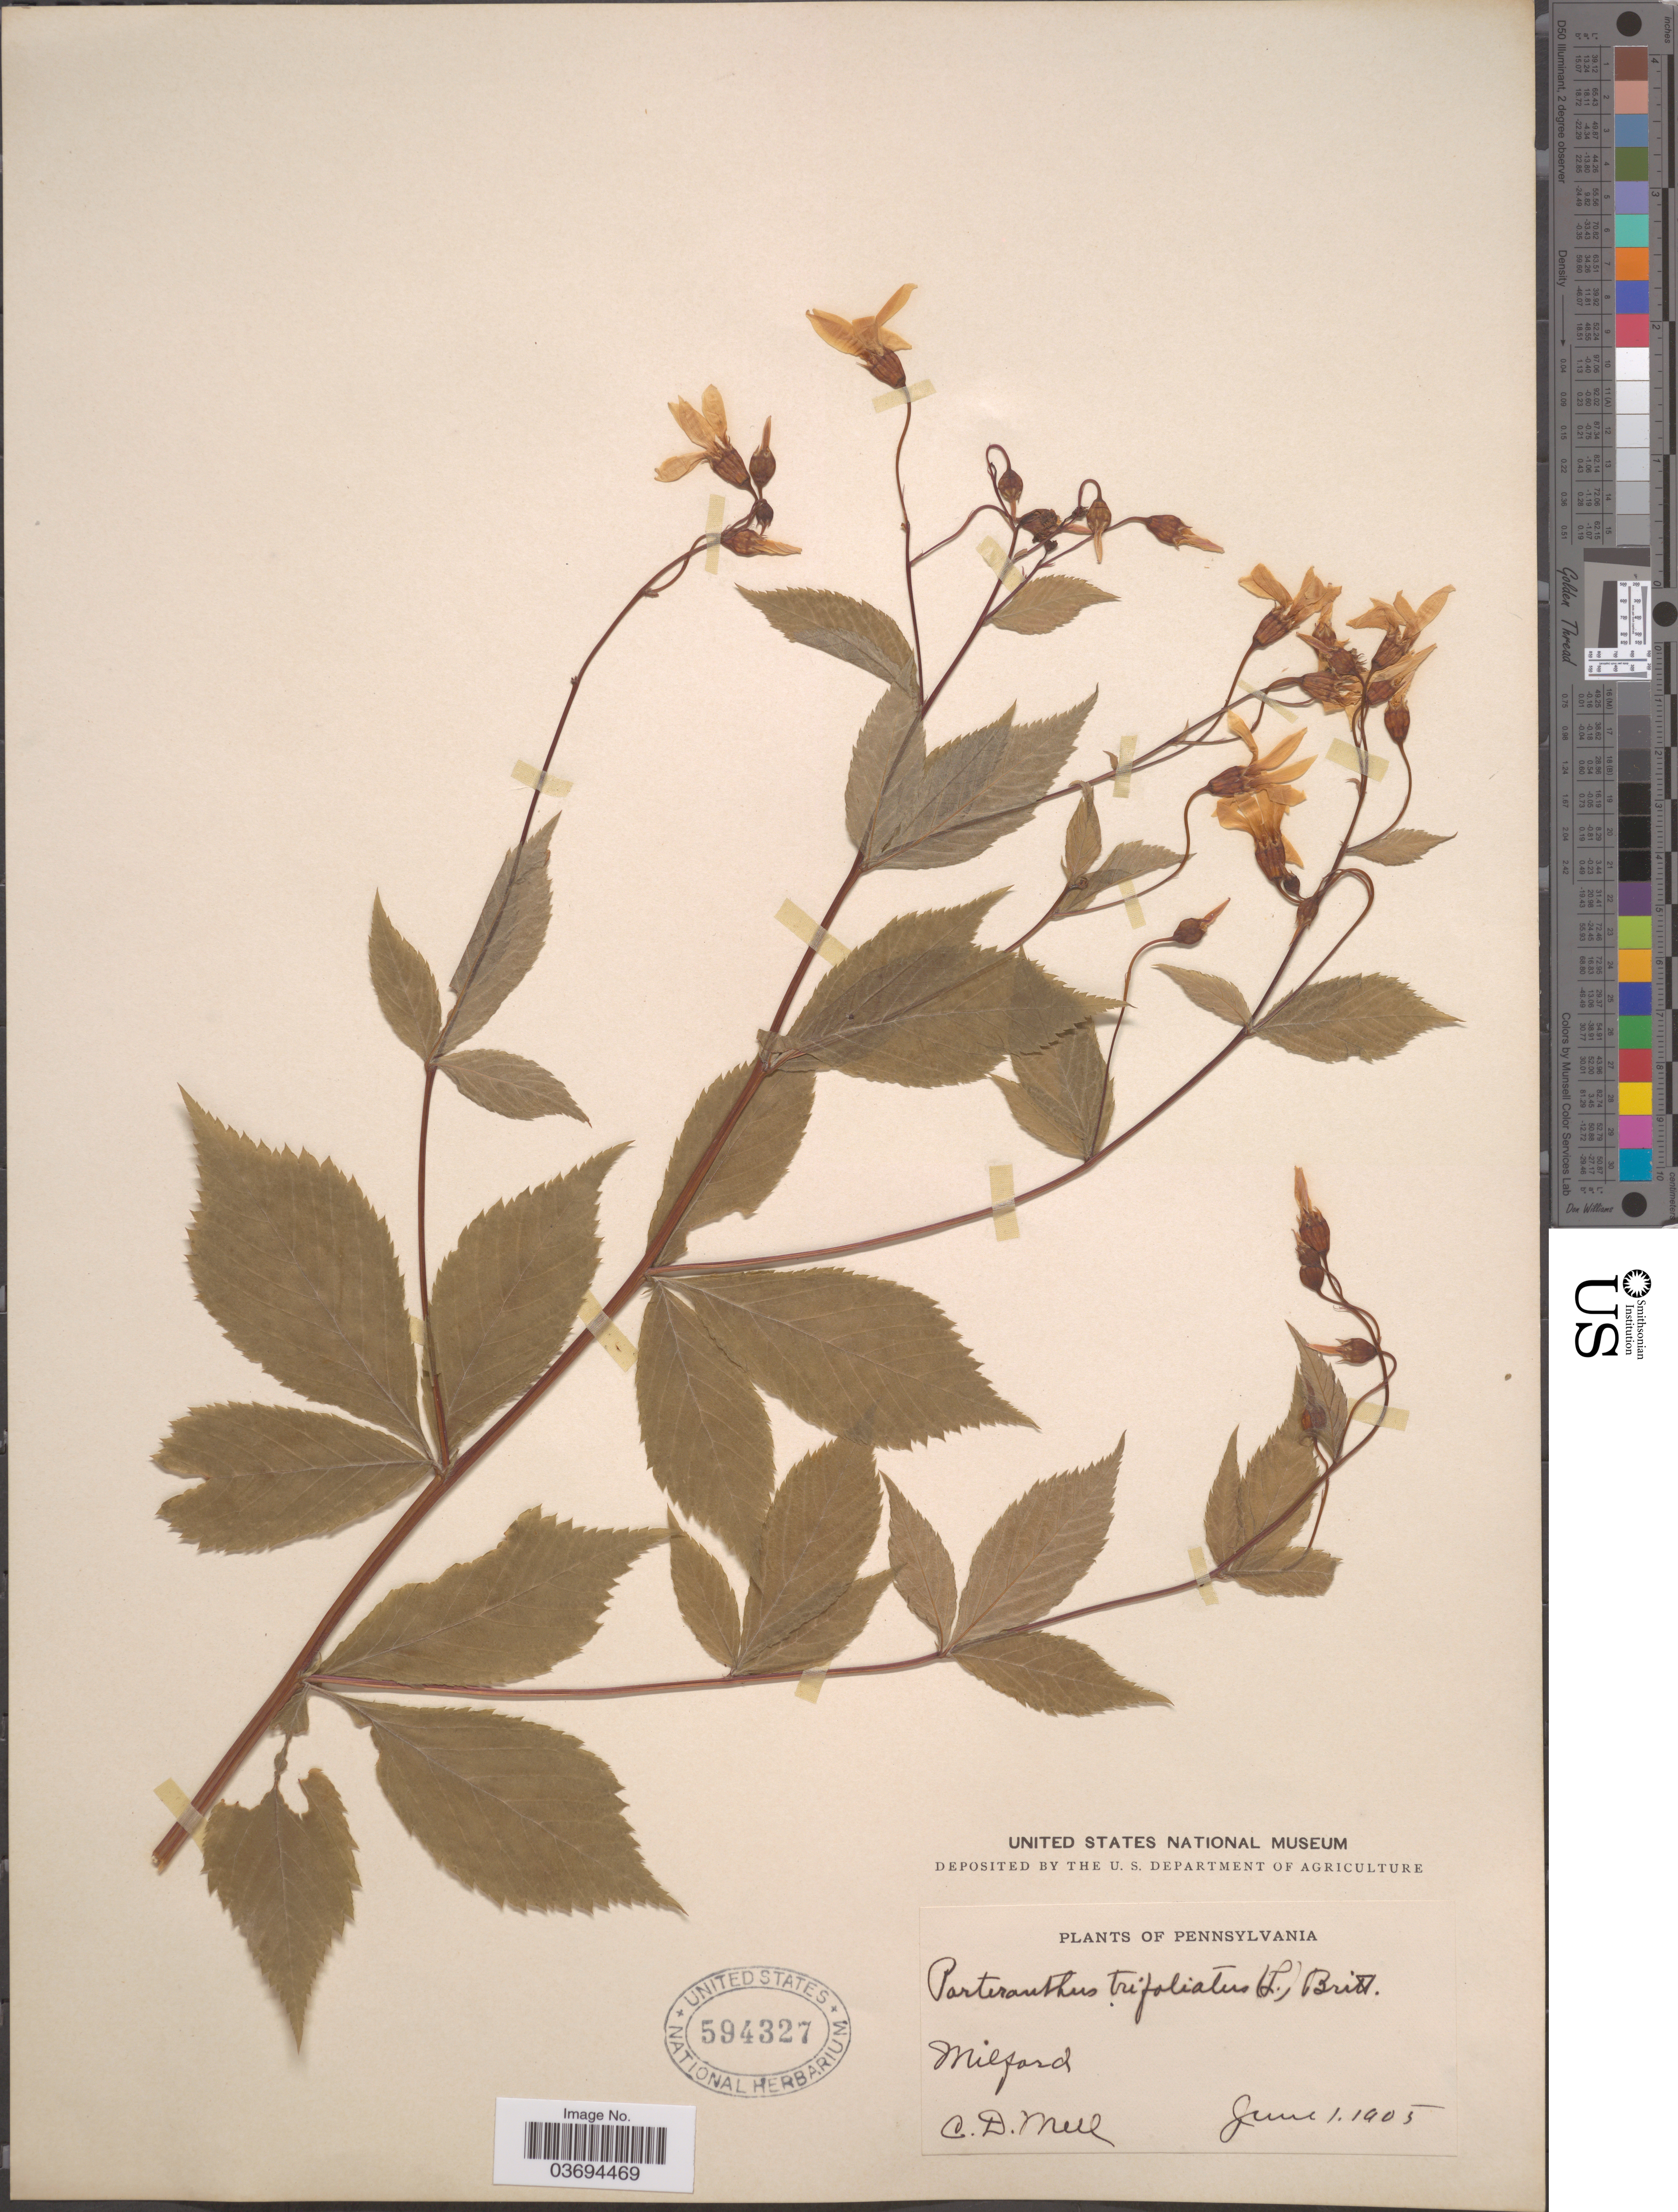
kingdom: Plantae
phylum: Tracheophyta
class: Magnoliopsida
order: Rosales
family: Rosaceae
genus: Gillenia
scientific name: Gillenia trifoliata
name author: (L.) Moench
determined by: Strong, Mark T., (BOT), Smithsonian Institution - National Museum of Natural History (UNITED STATES)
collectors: C. D. Mell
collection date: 1905-06-01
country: United States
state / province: Pennsylvania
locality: Milford.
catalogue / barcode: US 594327